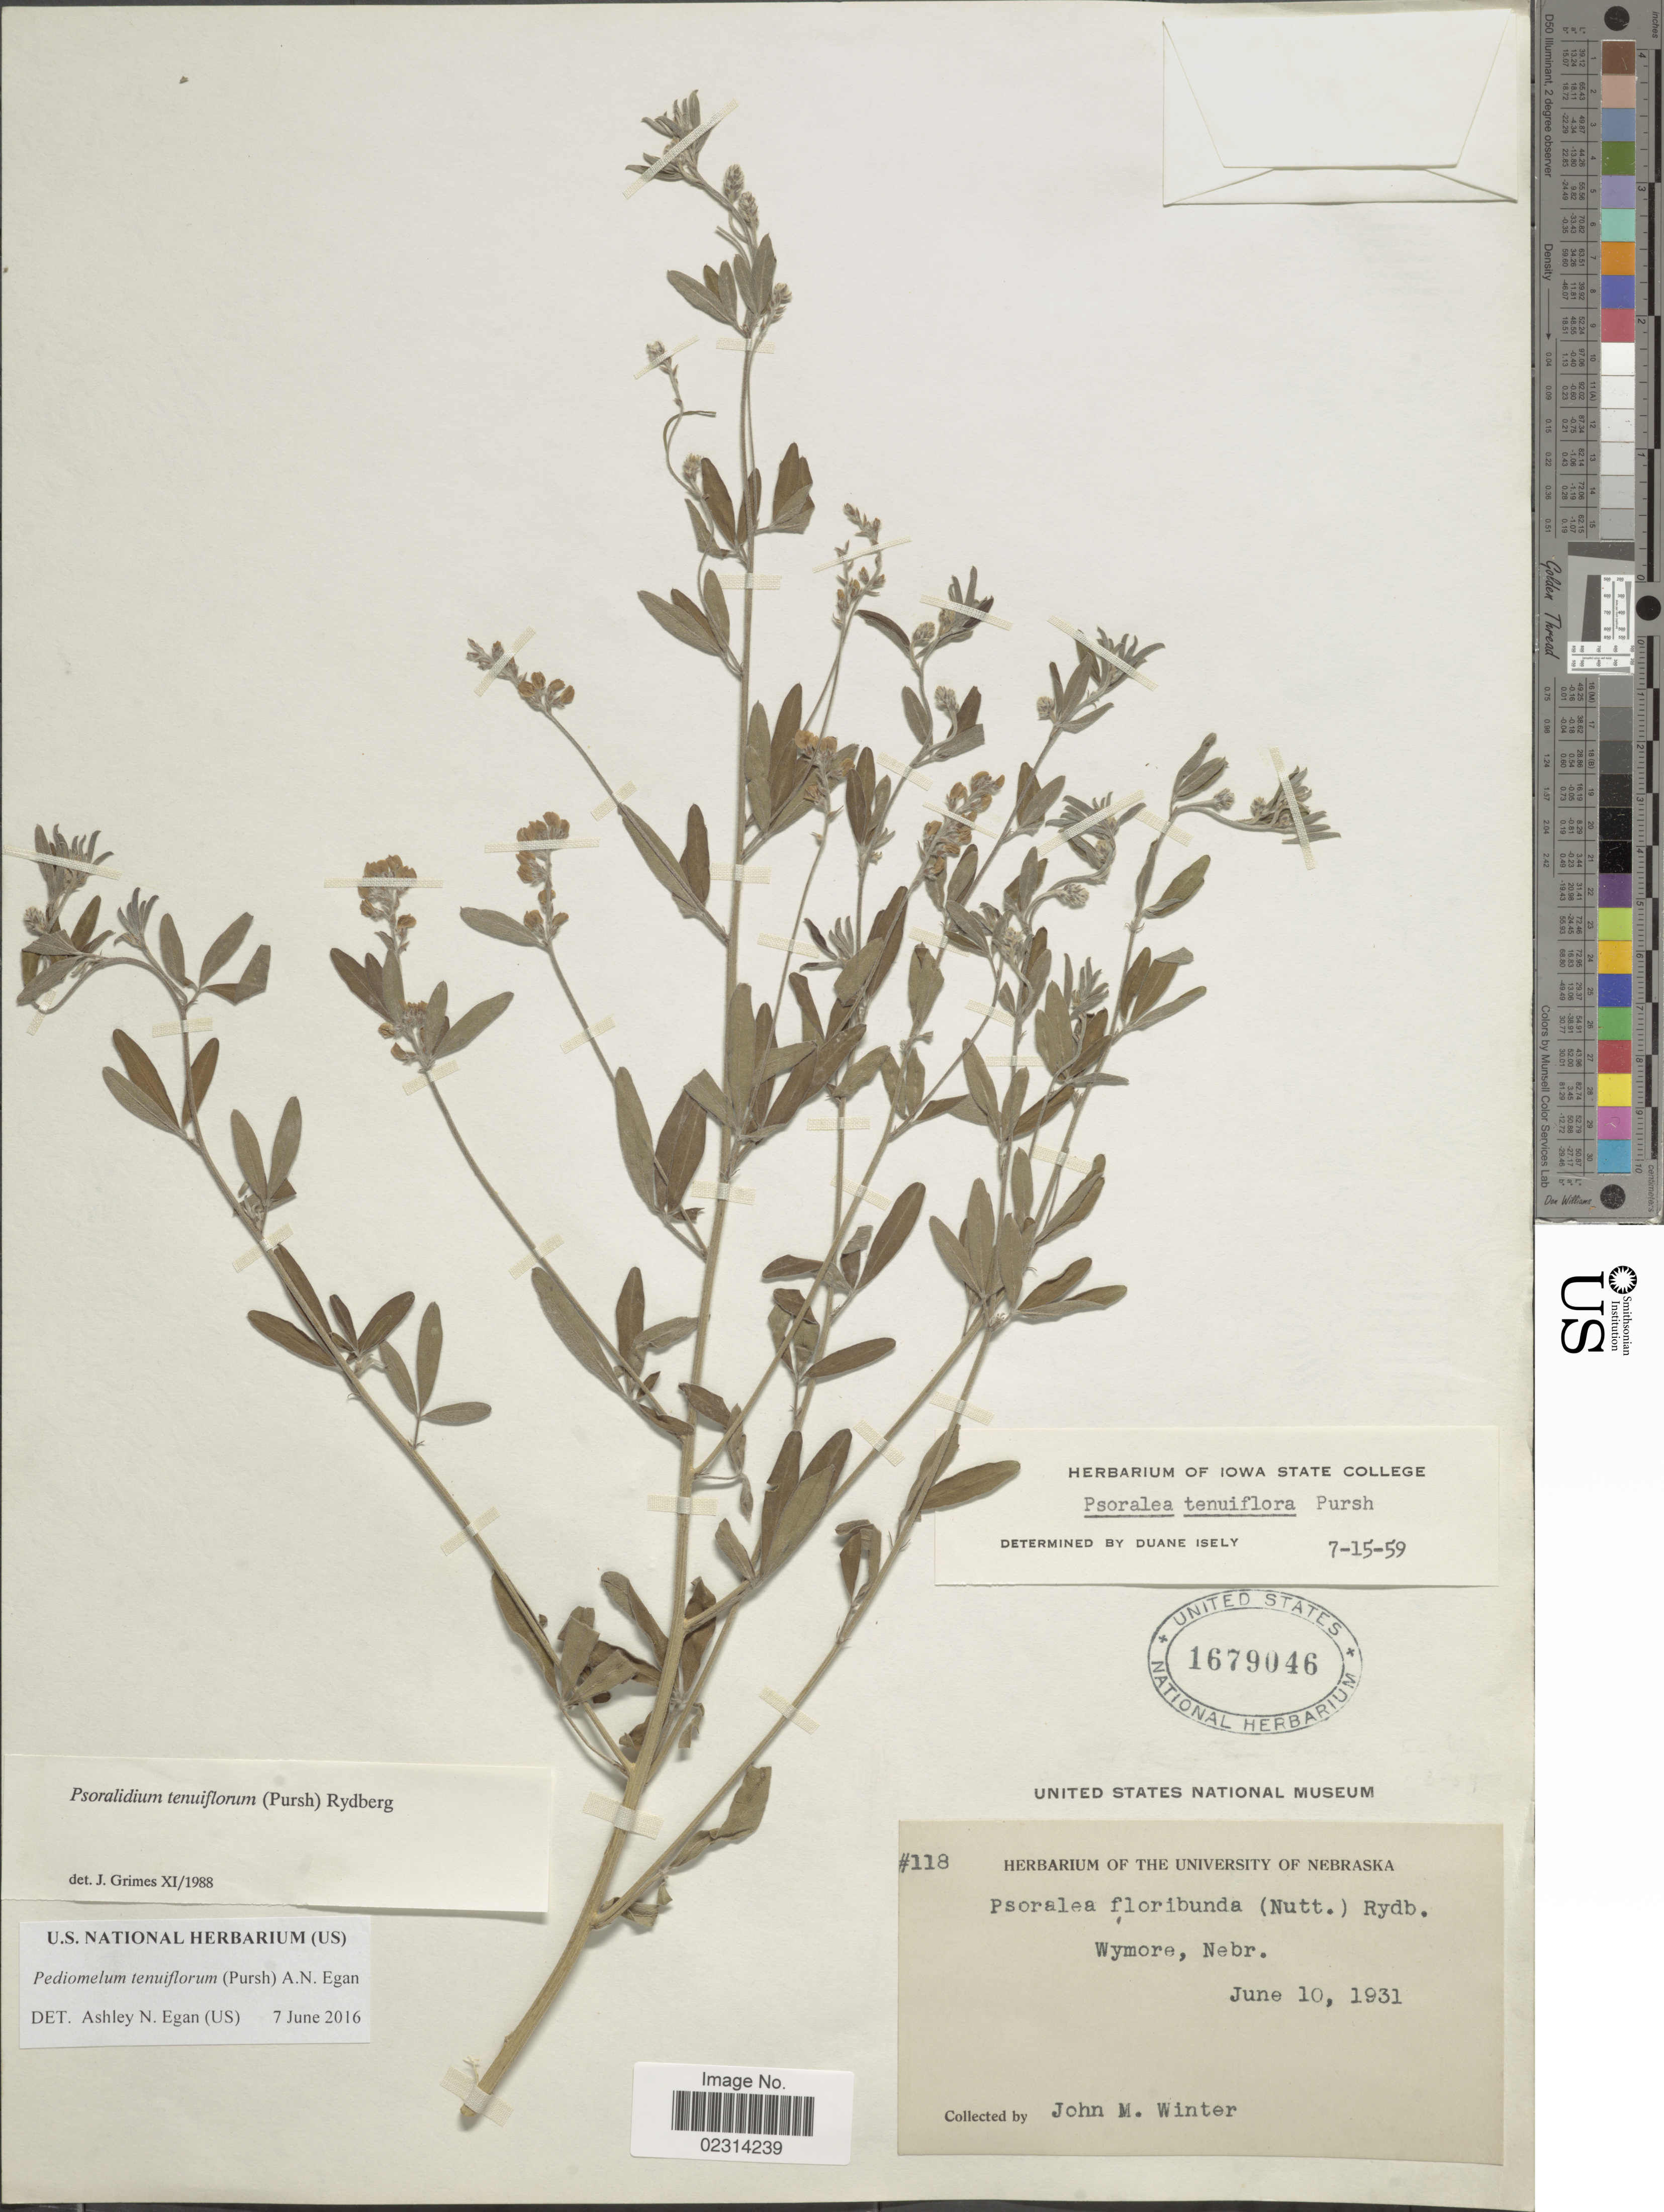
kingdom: Plantae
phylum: Tracheophyta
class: Magnoliopsida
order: Fabales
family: Fabaceae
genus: Psoralidium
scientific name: Psoralidium tenuiflorum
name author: (Pursh) Rydb.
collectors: J. M. Winter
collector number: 118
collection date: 1931-06-10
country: United States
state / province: Nebraska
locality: Wymore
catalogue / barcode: US 1679046